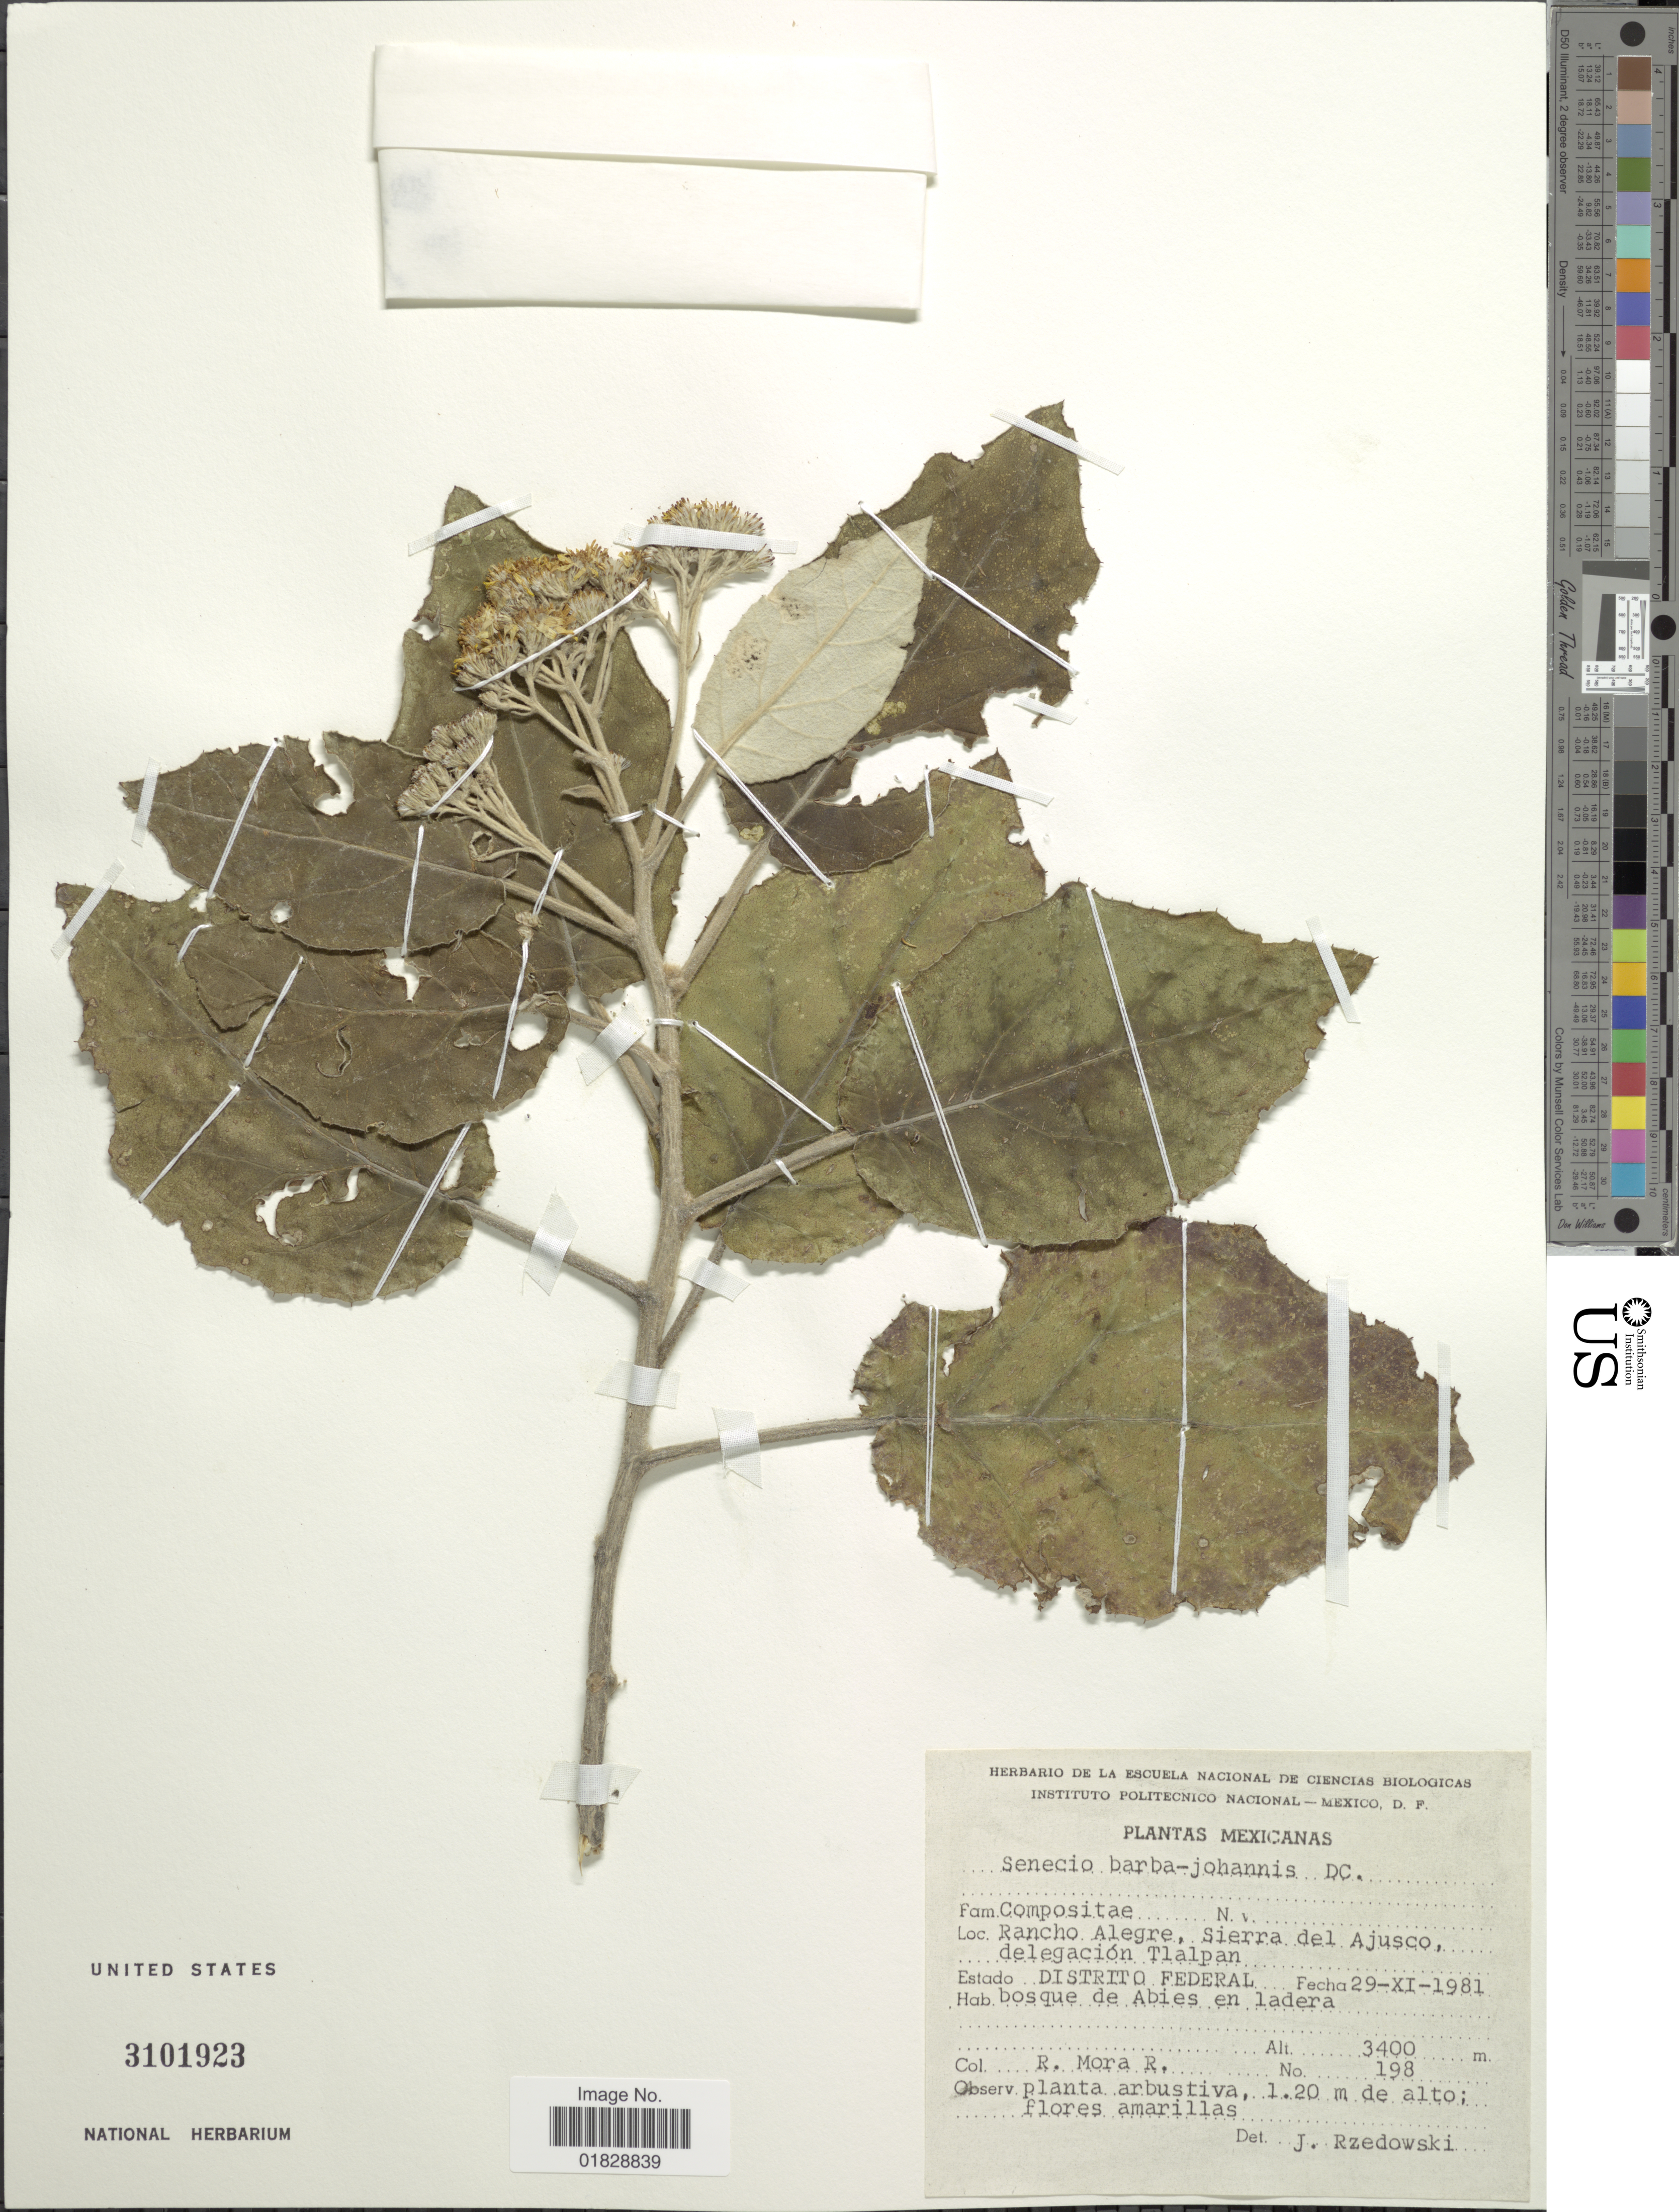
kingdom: Plantae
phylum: Tracheophyta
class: Magnoliopsida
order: Asterales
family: Asteraceae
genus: Roldana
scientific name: Roldana barba-johannis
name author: (DC.) H. Rob. & Brettell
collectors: R. Mora R.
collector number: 198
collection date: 1981-11-29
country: Mexico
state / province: Distrito Federal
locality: Rancho Alegre, Sierra del Ajusco, delegación Tlalpan. Estado Distrito Federal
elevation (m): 3400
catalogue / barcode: US 3101923